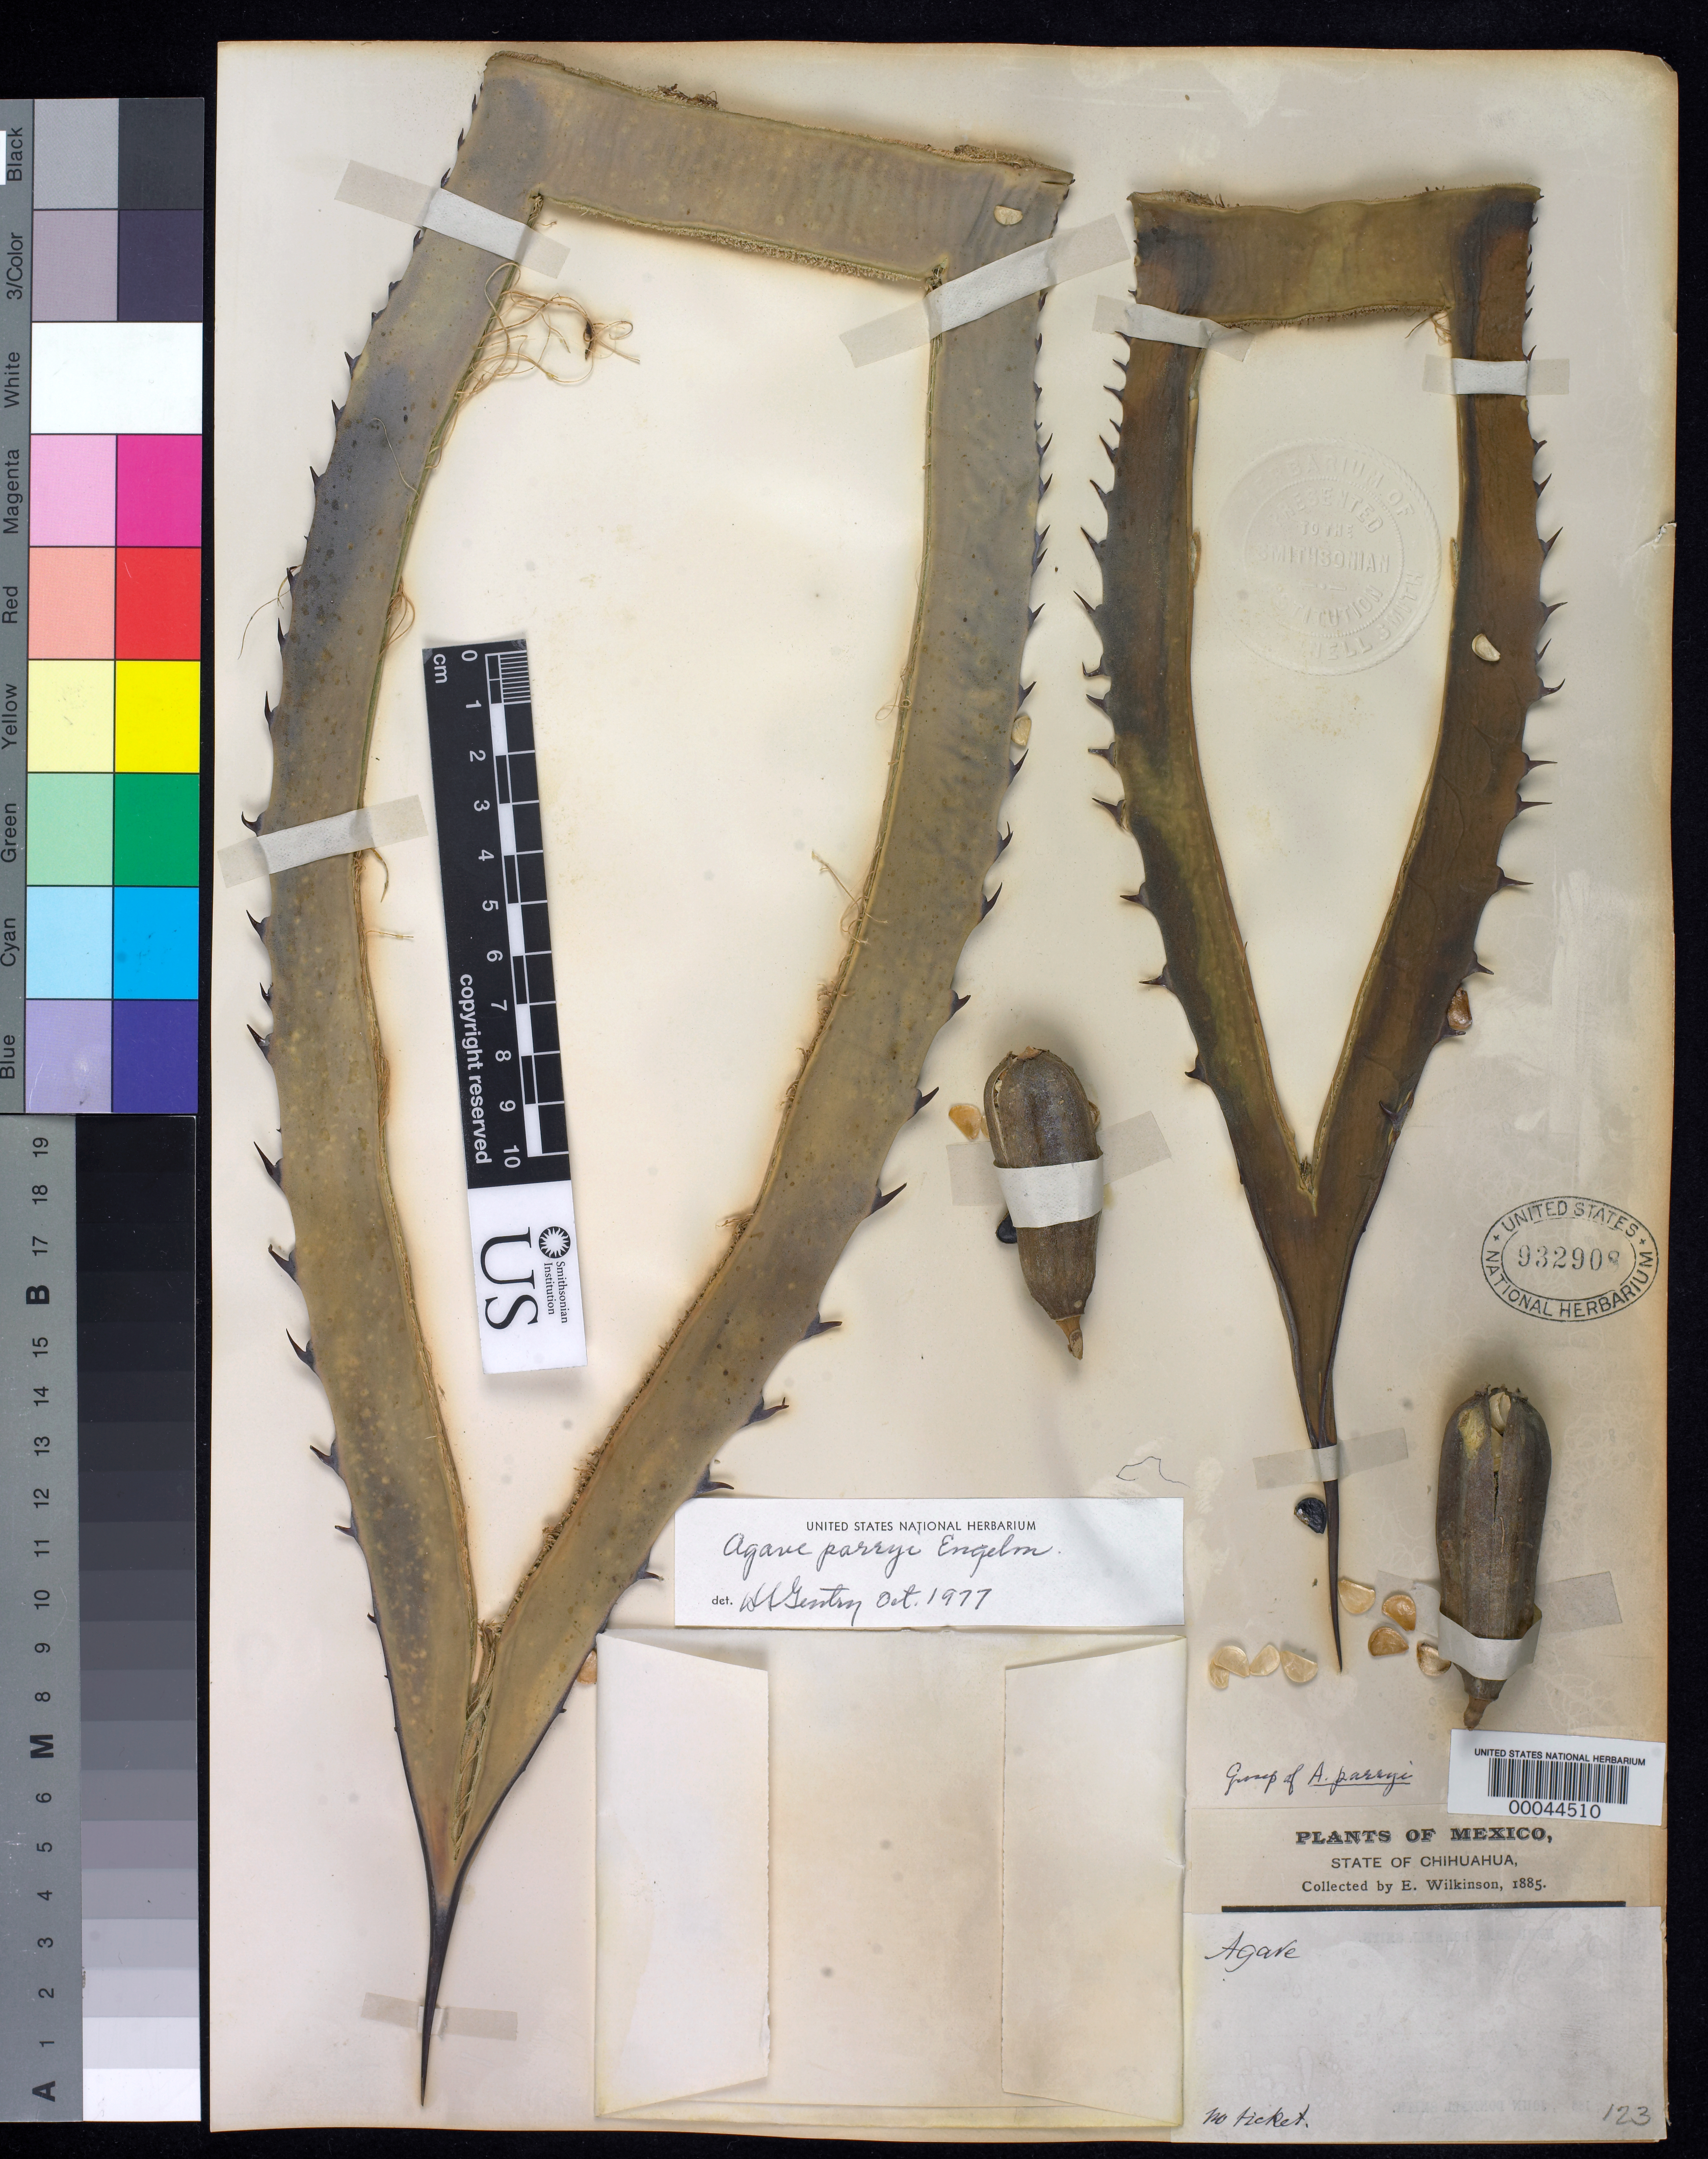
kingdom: Plantae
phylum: Tracheophyta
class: Liliopsida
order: Asparagales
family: Asparagaceae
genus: Agave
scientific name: Agave parryi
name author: Engelm.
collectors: E. Wilkinson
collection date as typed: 1885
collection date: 1885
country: Mexico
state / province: Chihuahua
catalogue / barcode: US 932908